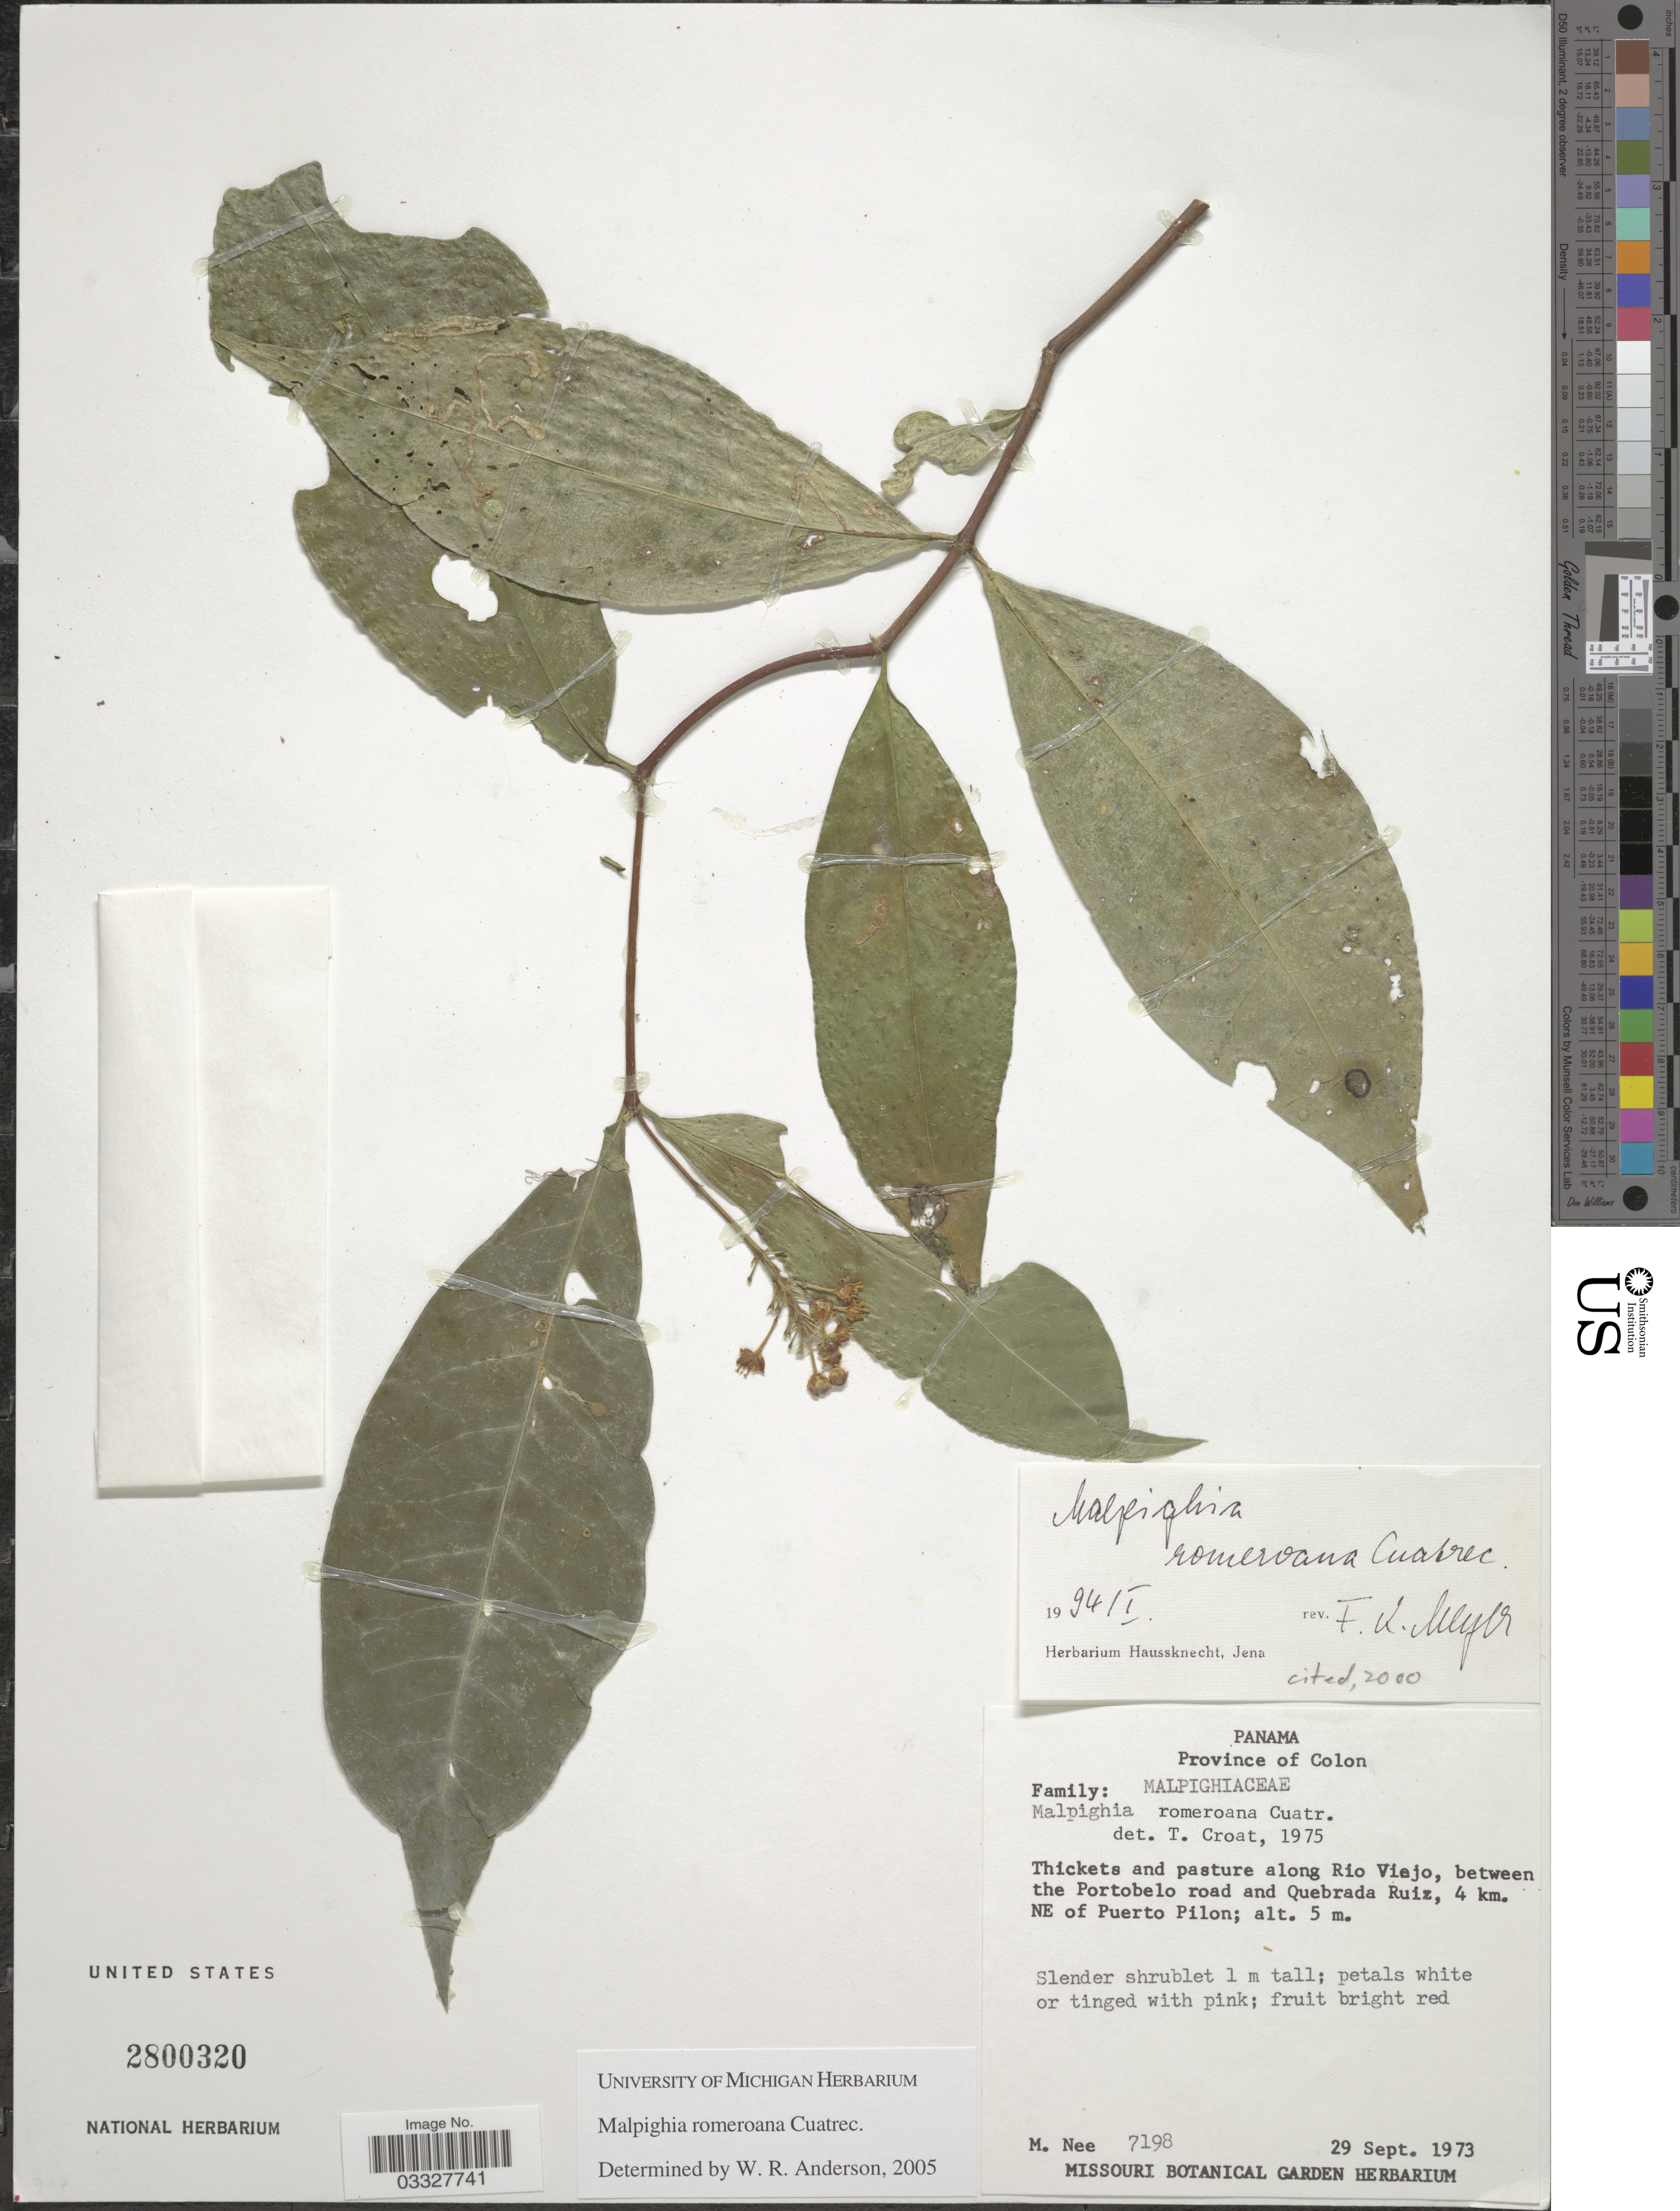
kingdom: Plantae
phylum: Tracheophyta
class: Magnoliopsida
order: Malpighiales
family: Malpighiaceae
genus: Malpighia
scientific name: Malpighia romeroana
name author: Cuatrec.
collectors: M. Nee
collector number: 7198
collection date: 1973-09-29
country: Panama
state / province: Colón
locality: Thickets and pasture along Rio Viejo, between the Portobelo road and Quebrada Ruiz, 4 km. NE of Puerto Pilon.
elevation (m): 5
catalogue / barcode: US 2800320